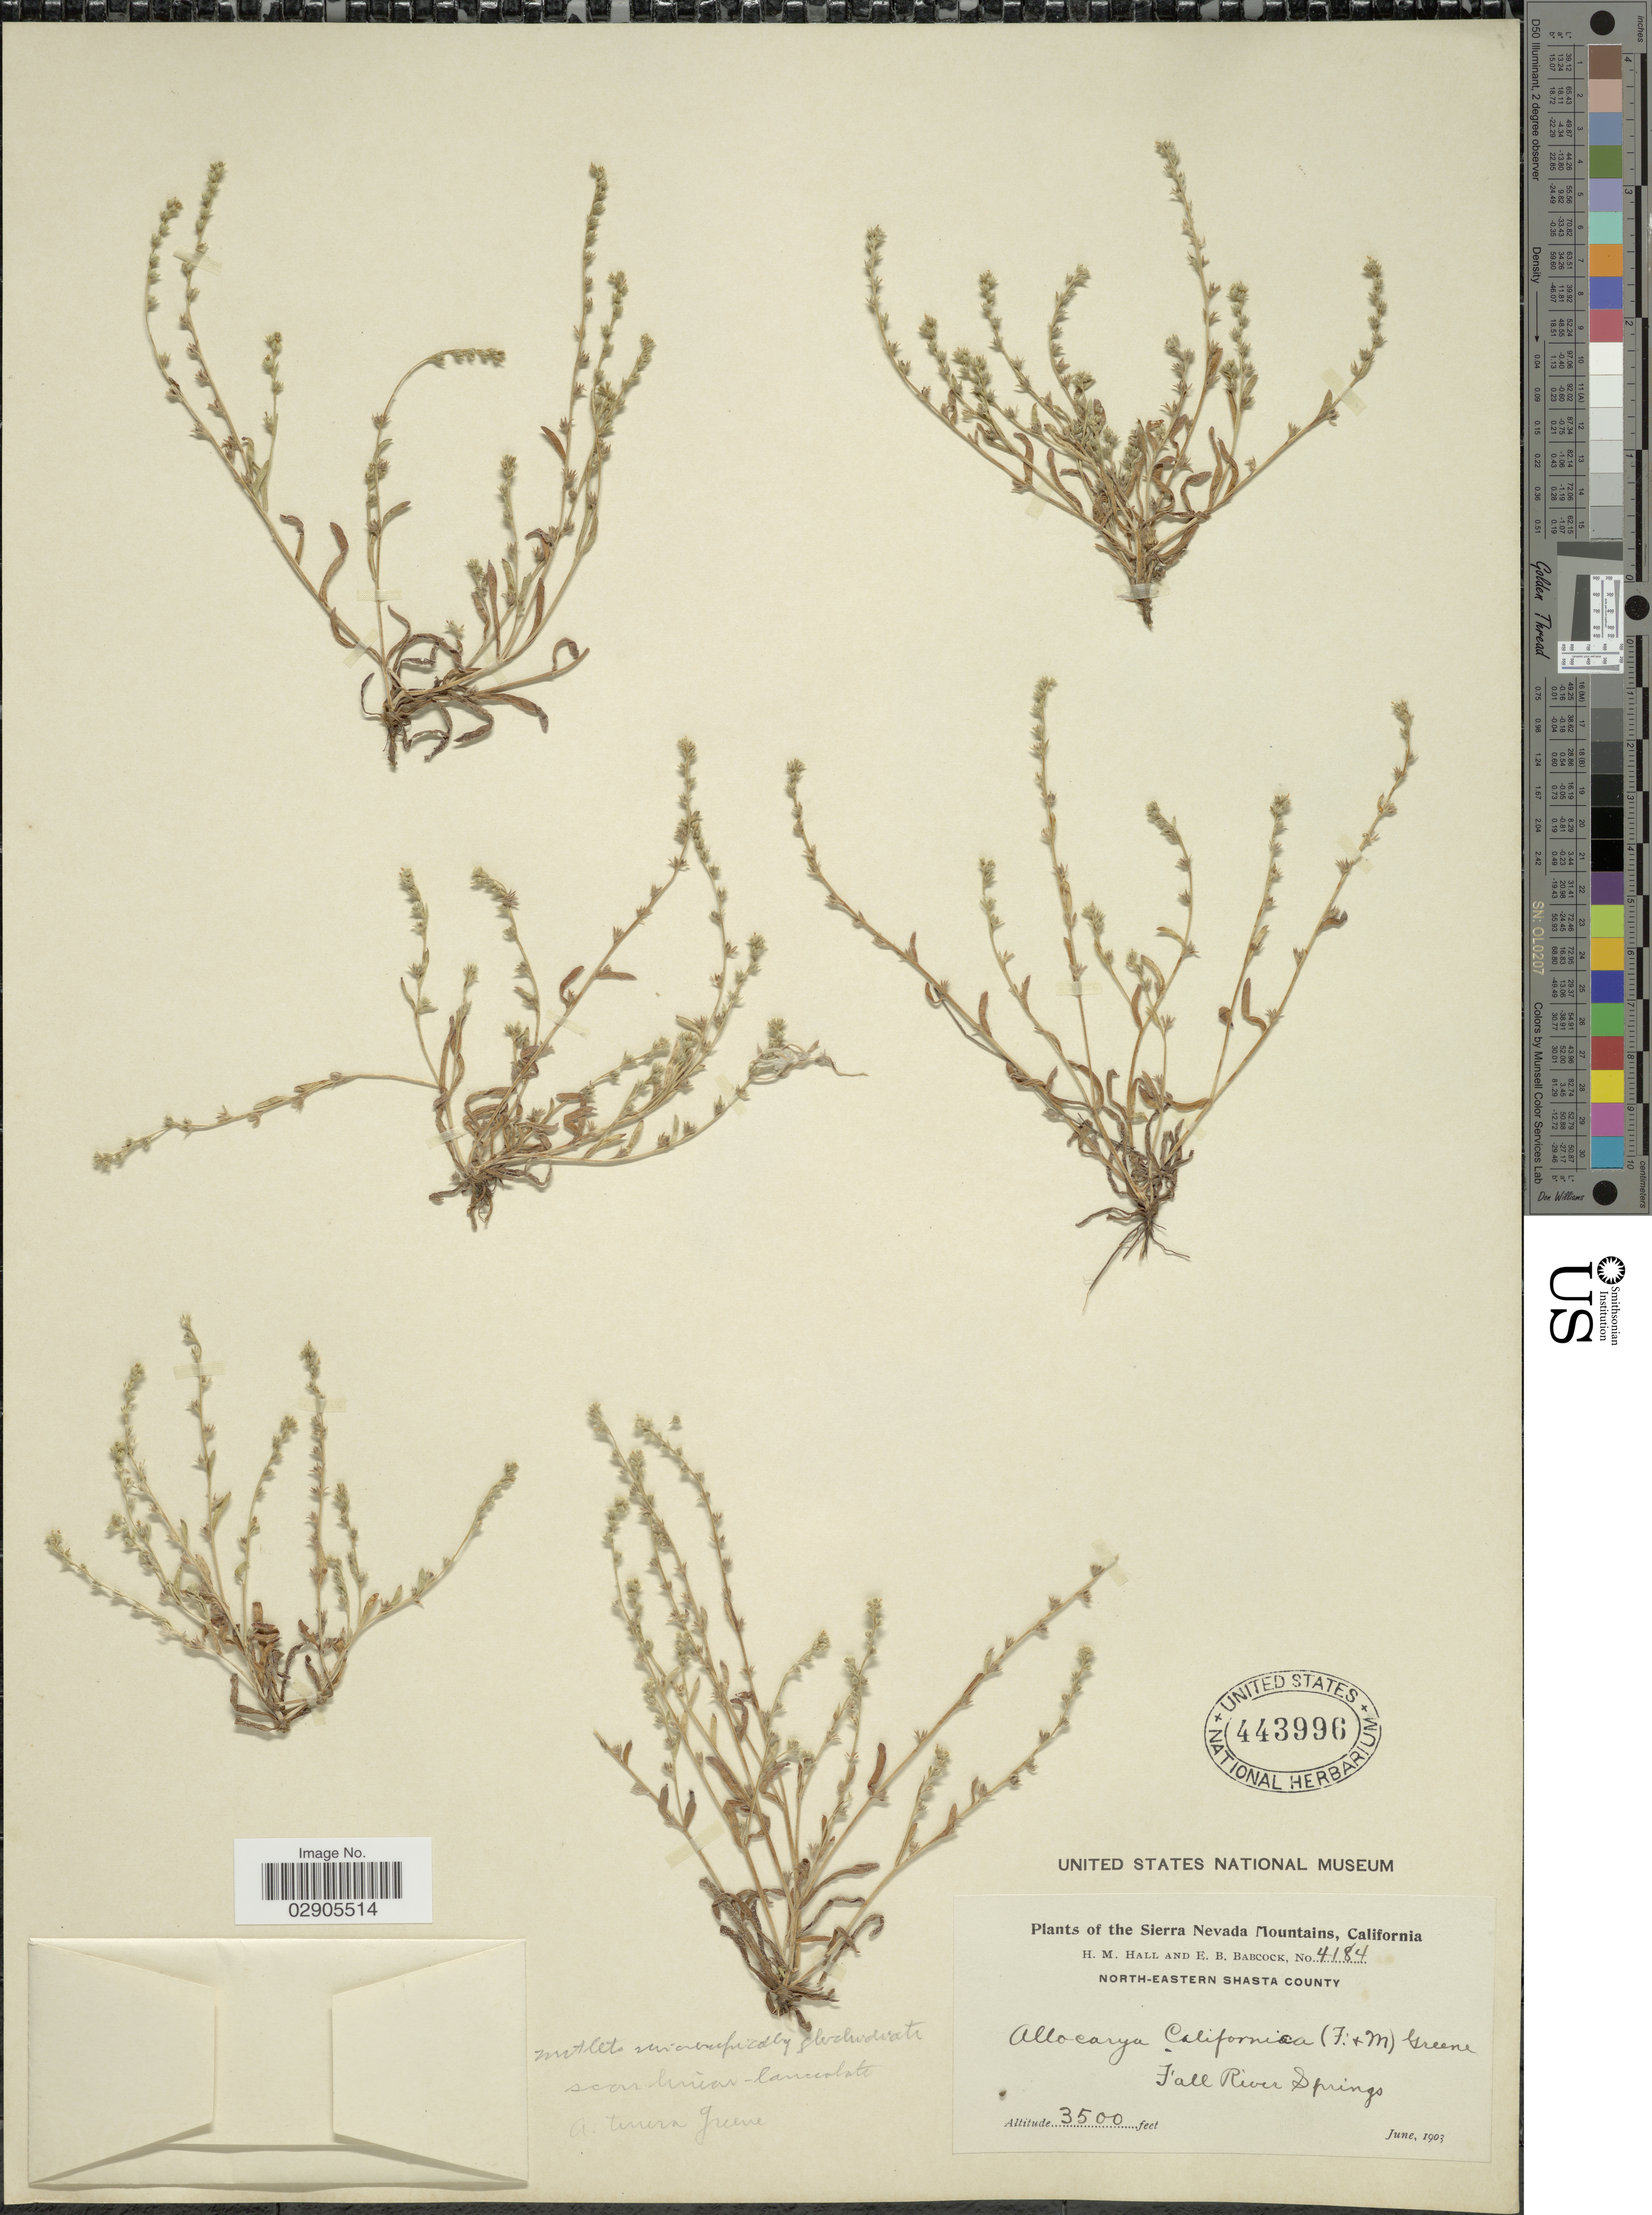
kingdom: Plantae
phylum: Tracheophyta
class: Magnoliopsida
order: Boraginales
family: Boraginaceae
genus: Allocarya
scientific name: Allocarya tenera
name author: Greene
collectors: H. M. Hall & E. B. Babcock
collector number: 4184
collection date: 1903-06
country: United States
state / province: California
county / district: Shasta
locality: Sierra Nevada Mountains. North-Eastern Shasta County. Fall River Springs.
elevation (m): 1067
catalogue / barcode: US 443996